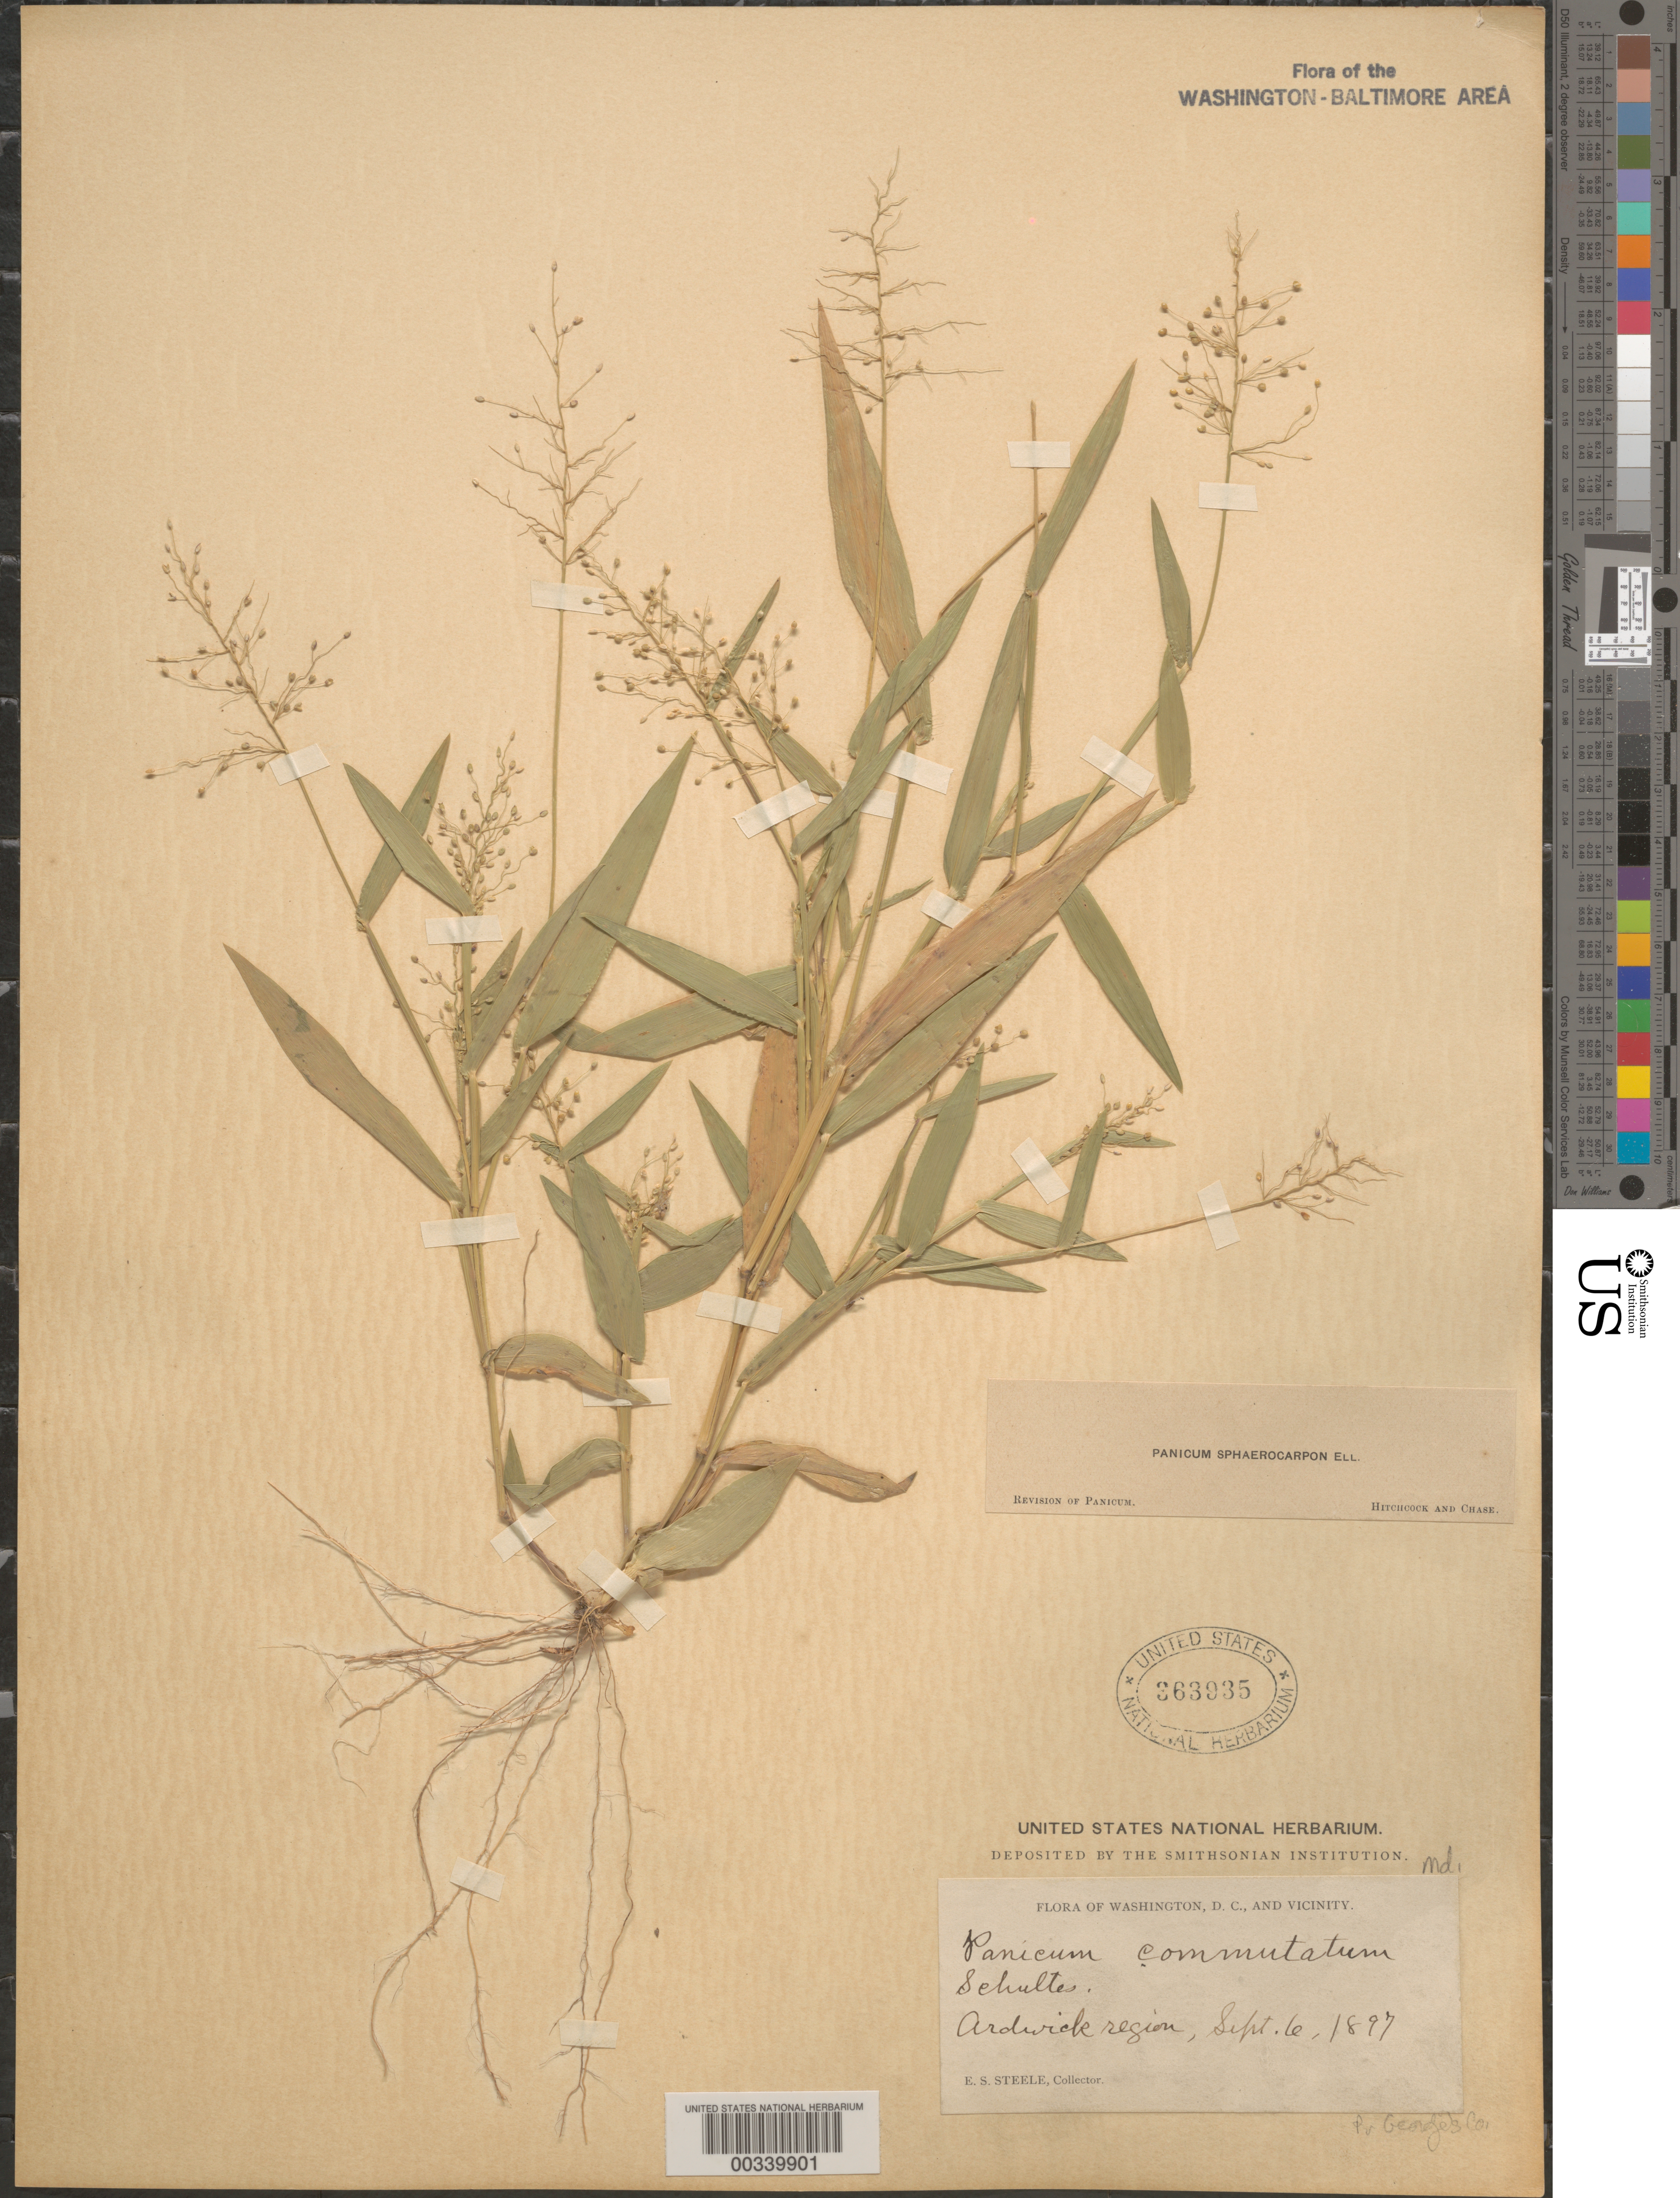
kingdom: Plantae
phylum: Tracheophyta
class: Liliopsida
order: Poales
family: Poaceae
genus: Dichanthelium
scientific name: Dichanthelium sphaerocarpon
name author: (Elliott) Gould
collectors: E. Steele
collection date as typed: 06 Sep 1897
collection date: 1897-09-06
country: United States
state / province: Maryland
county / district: Prince George's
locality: Ardwick Region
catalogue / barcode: US 363935